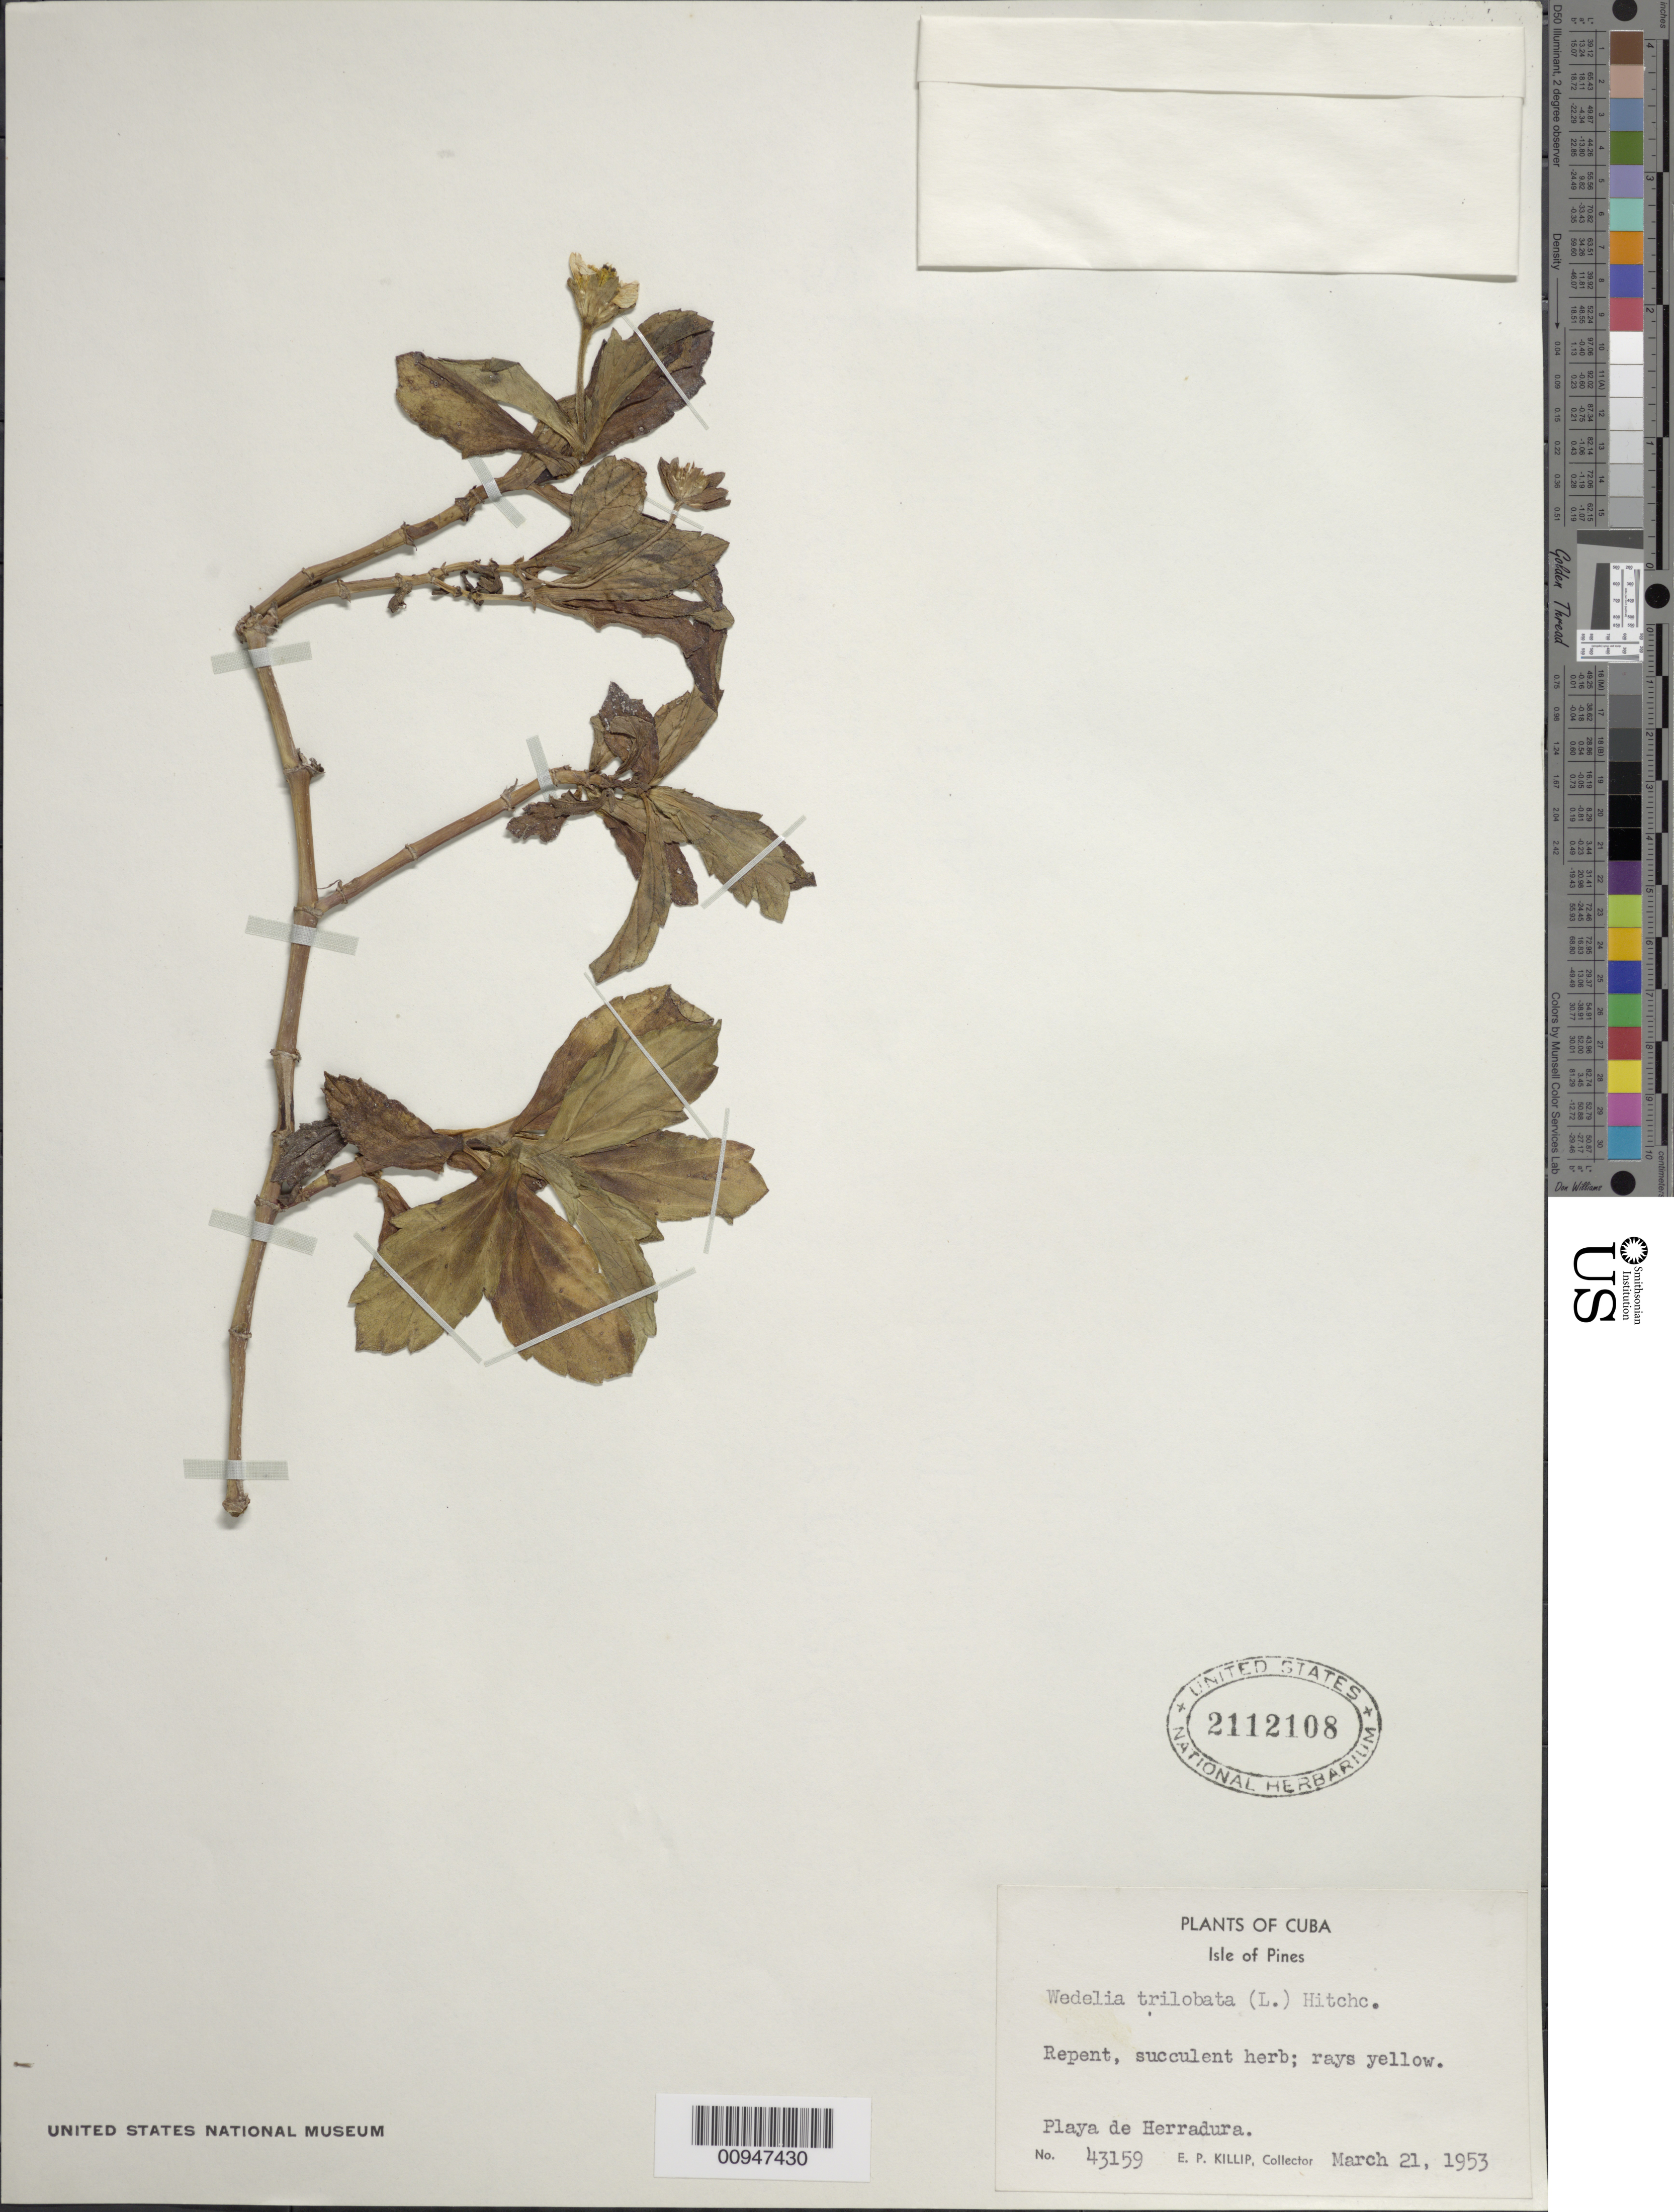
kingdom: Plantae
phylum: Tracheophyta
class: Magnoliopsida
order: Asterales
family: Asteraceae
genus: Sphagneticola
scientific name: Sphagneticola trilobata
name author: (L.) Pruski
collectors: E. P. Killip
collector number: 43159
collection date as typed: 21 Mar 1953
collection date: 1953-03-21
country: Cuba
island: Isla de la Juventud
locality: Playa de Herradura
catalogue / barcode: US 2112108